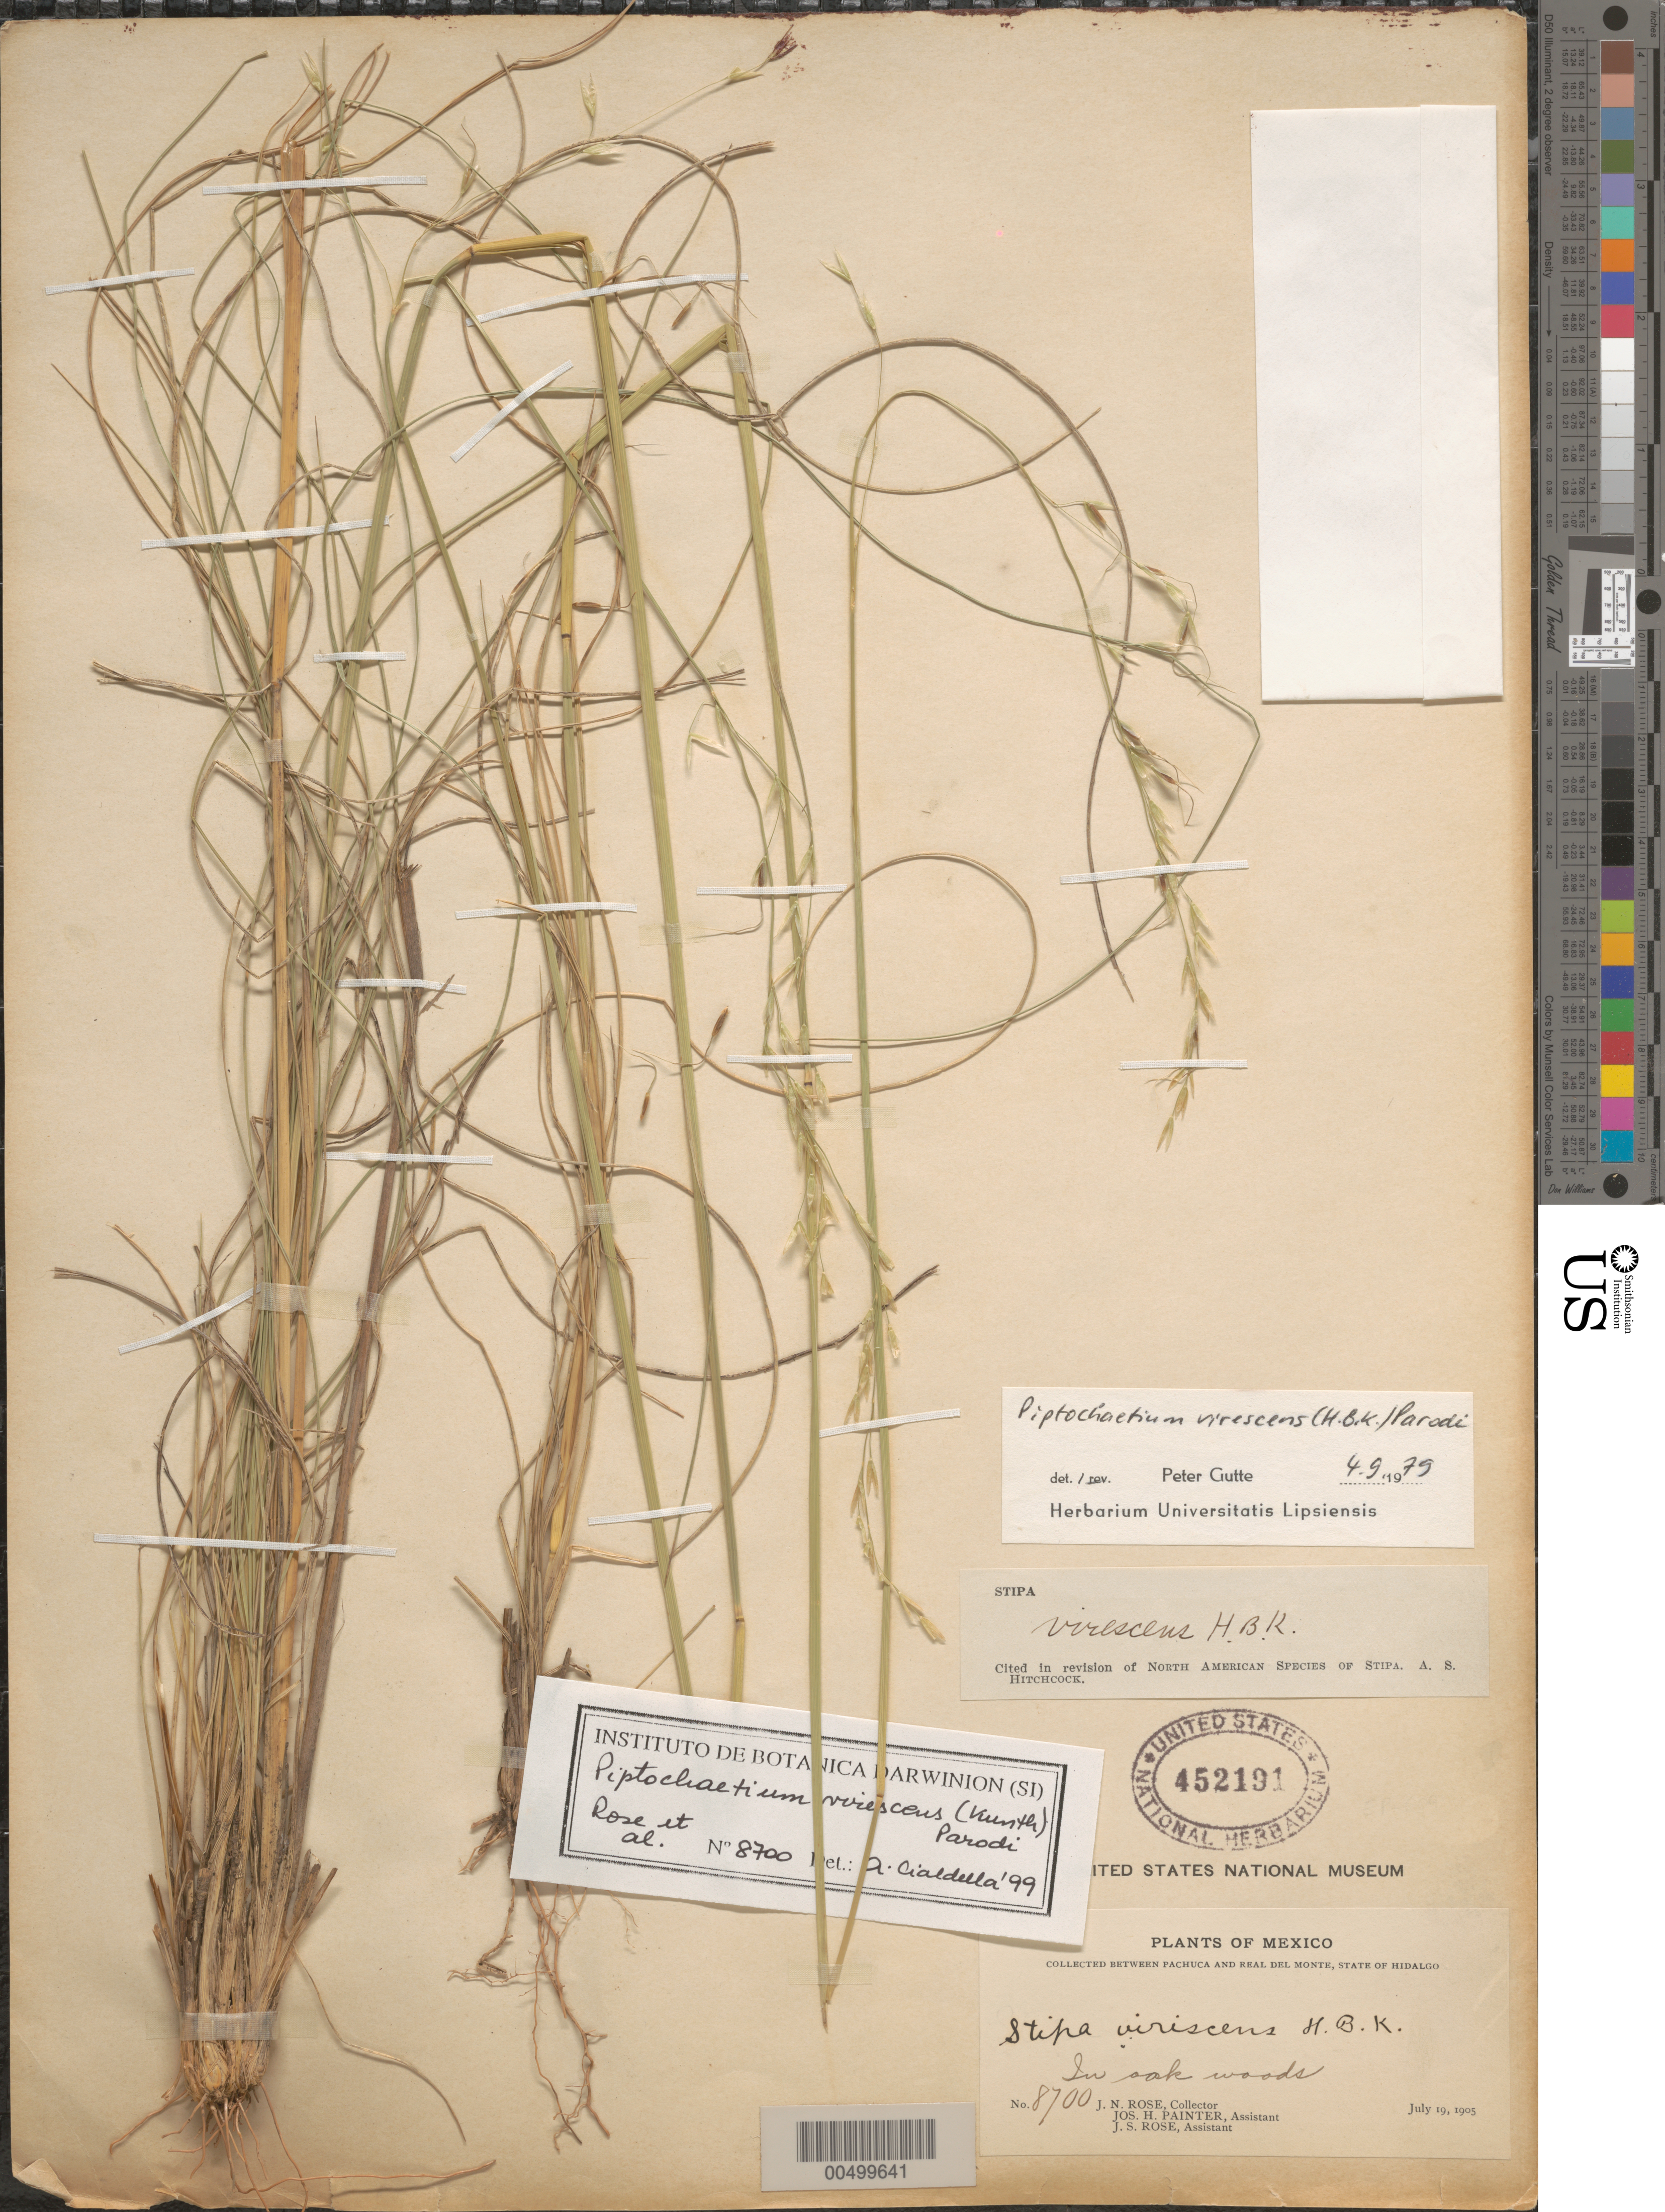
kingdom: Plantae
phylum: Tracheophyta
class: Liliopsida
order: Poales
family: Poaceae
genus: Piptochaetium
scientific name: Piptochaetium virescens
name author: (Kunth) Parodi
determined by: Gutte, P.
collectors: J. N. Rose, J. H. Painter & J. S. Rose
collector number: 8700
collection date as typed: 19 Jul 1905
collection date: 1905-07-19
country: Mexico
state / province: Hidalgo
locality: Between Pachuca & Real del Monte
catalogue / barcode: US 452191